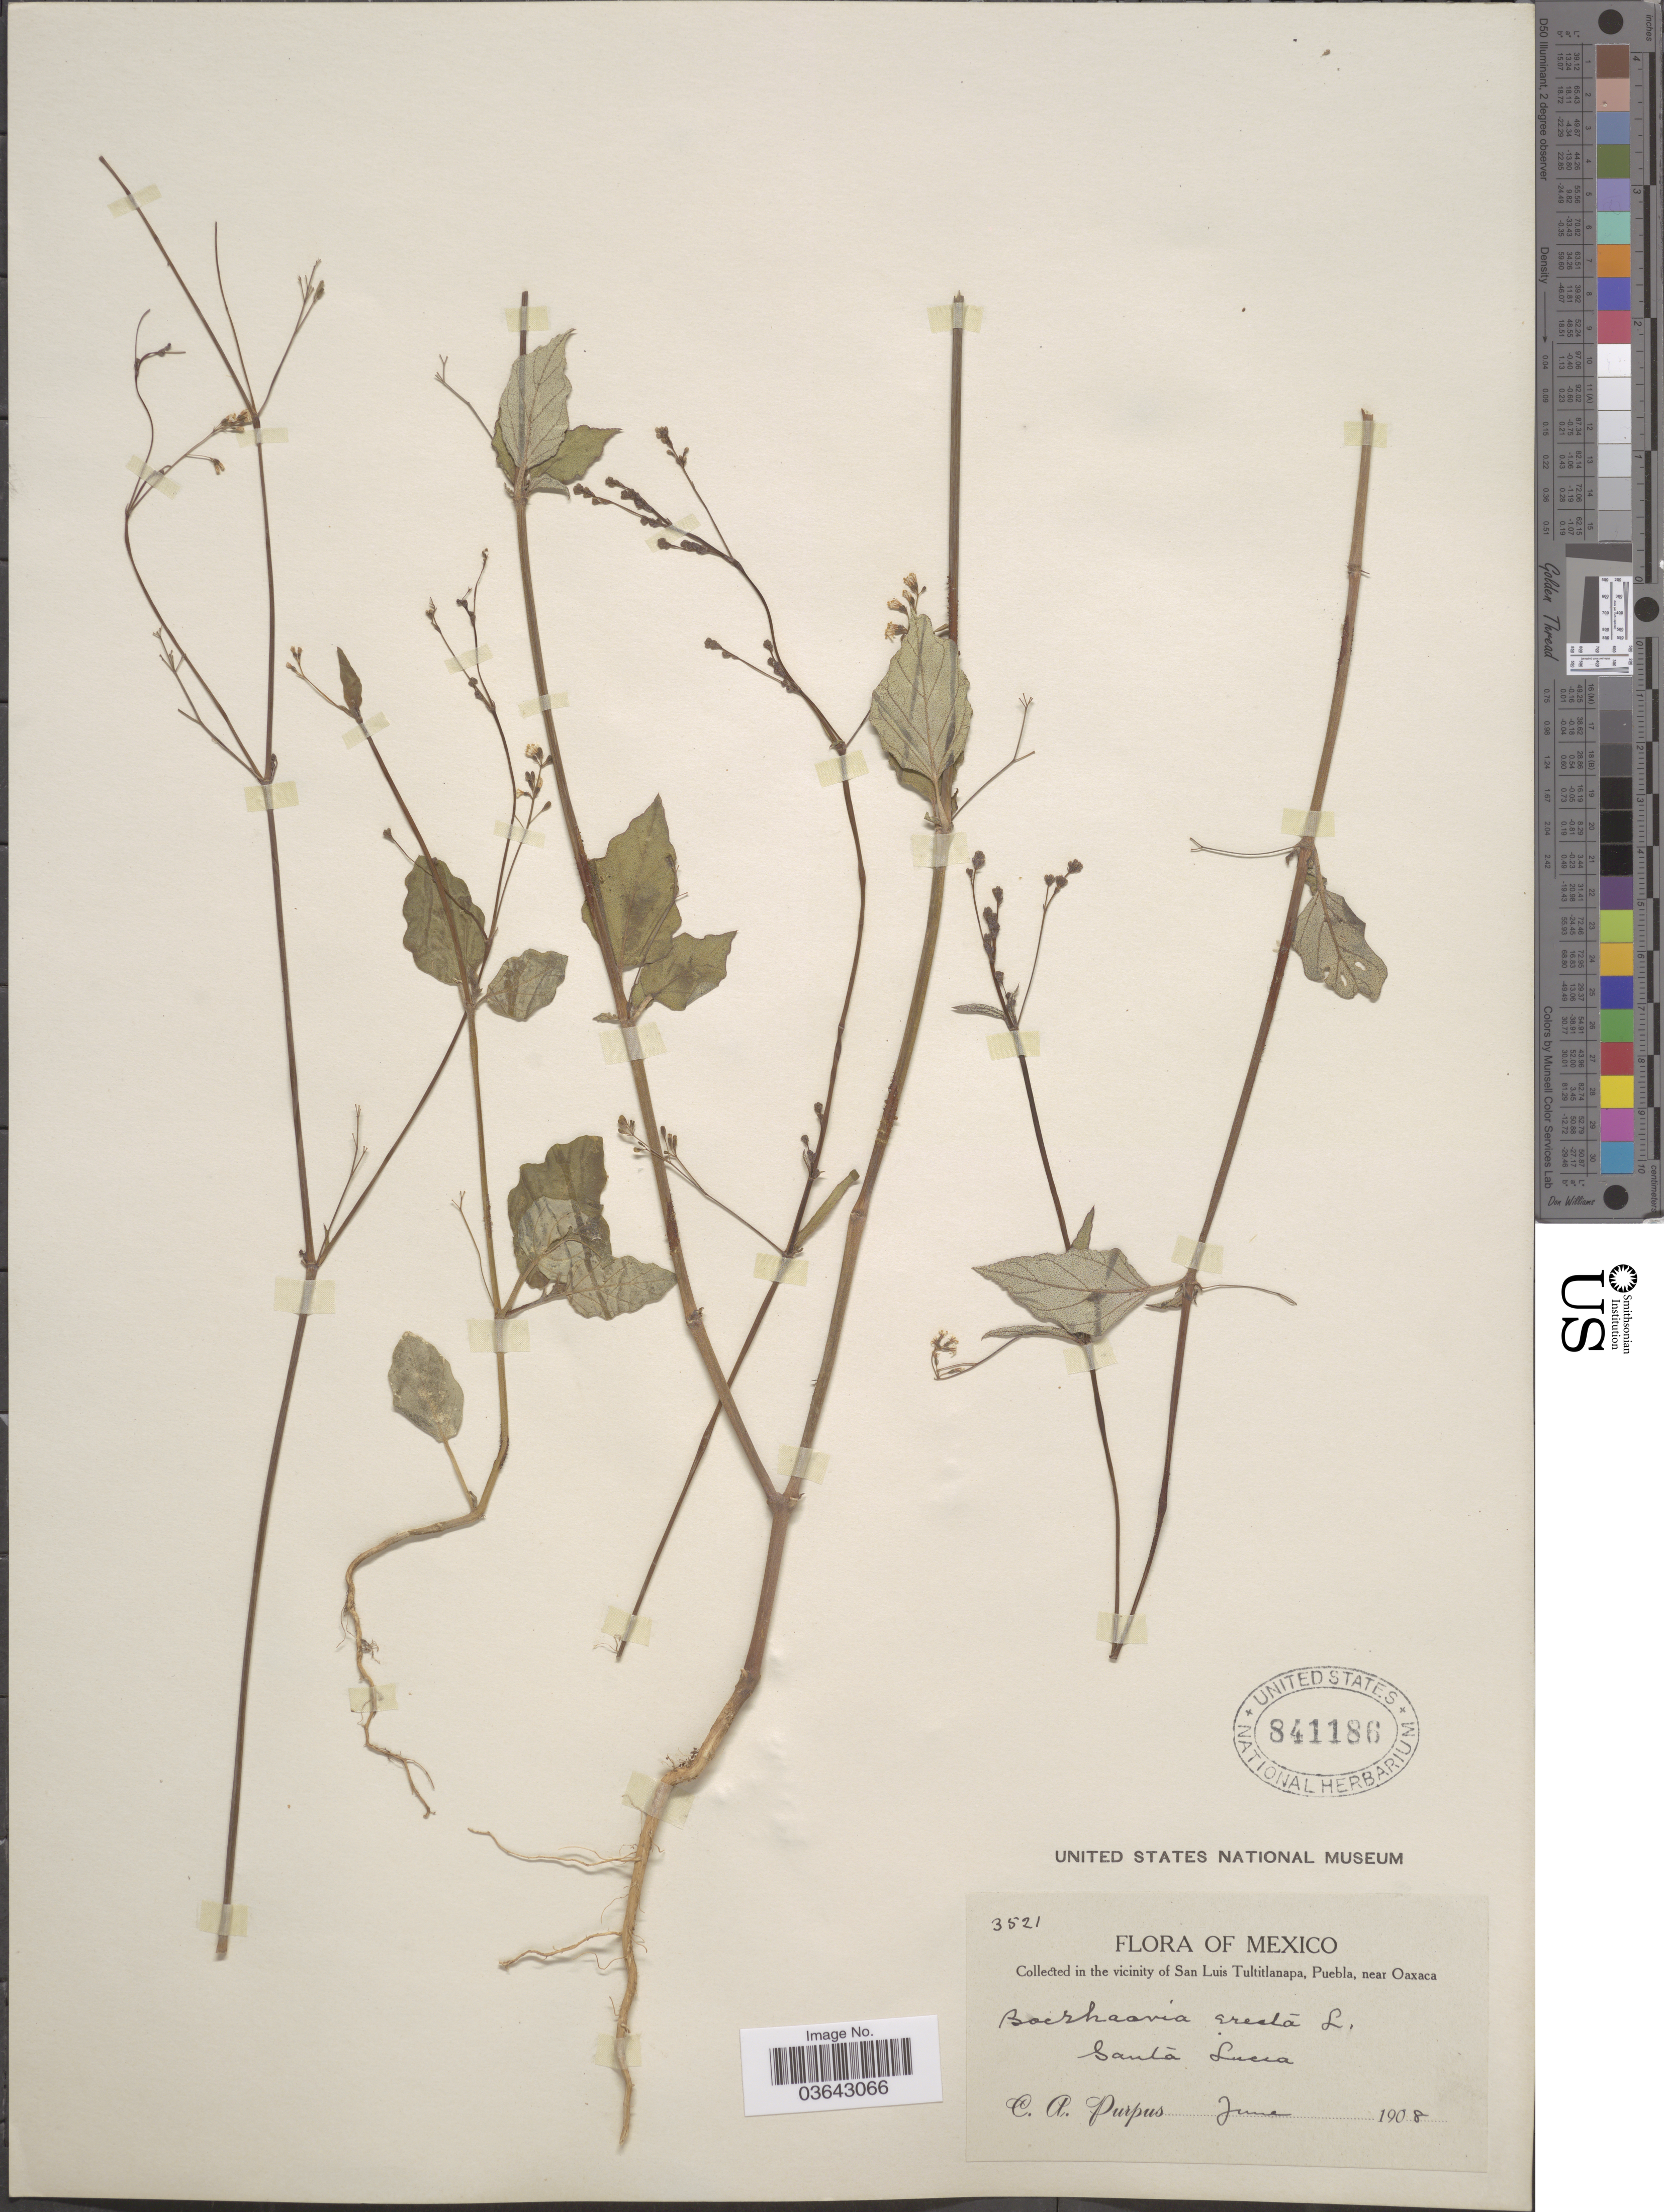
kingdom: Plantae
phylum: Tracheophyta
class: Magnoliopsida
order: Caryophyllales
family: Nyctaginaceae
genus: Boerhavia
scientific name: Boerhavia erecta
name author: L.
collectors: C. A. Purpus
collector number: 3521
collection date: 1908-06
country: Mexico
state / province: Puebla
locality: In the vicinity of San Luis Tultitlanapa, Puebla, near Oaxaca. Santa Lucia.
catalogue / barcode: US 841186